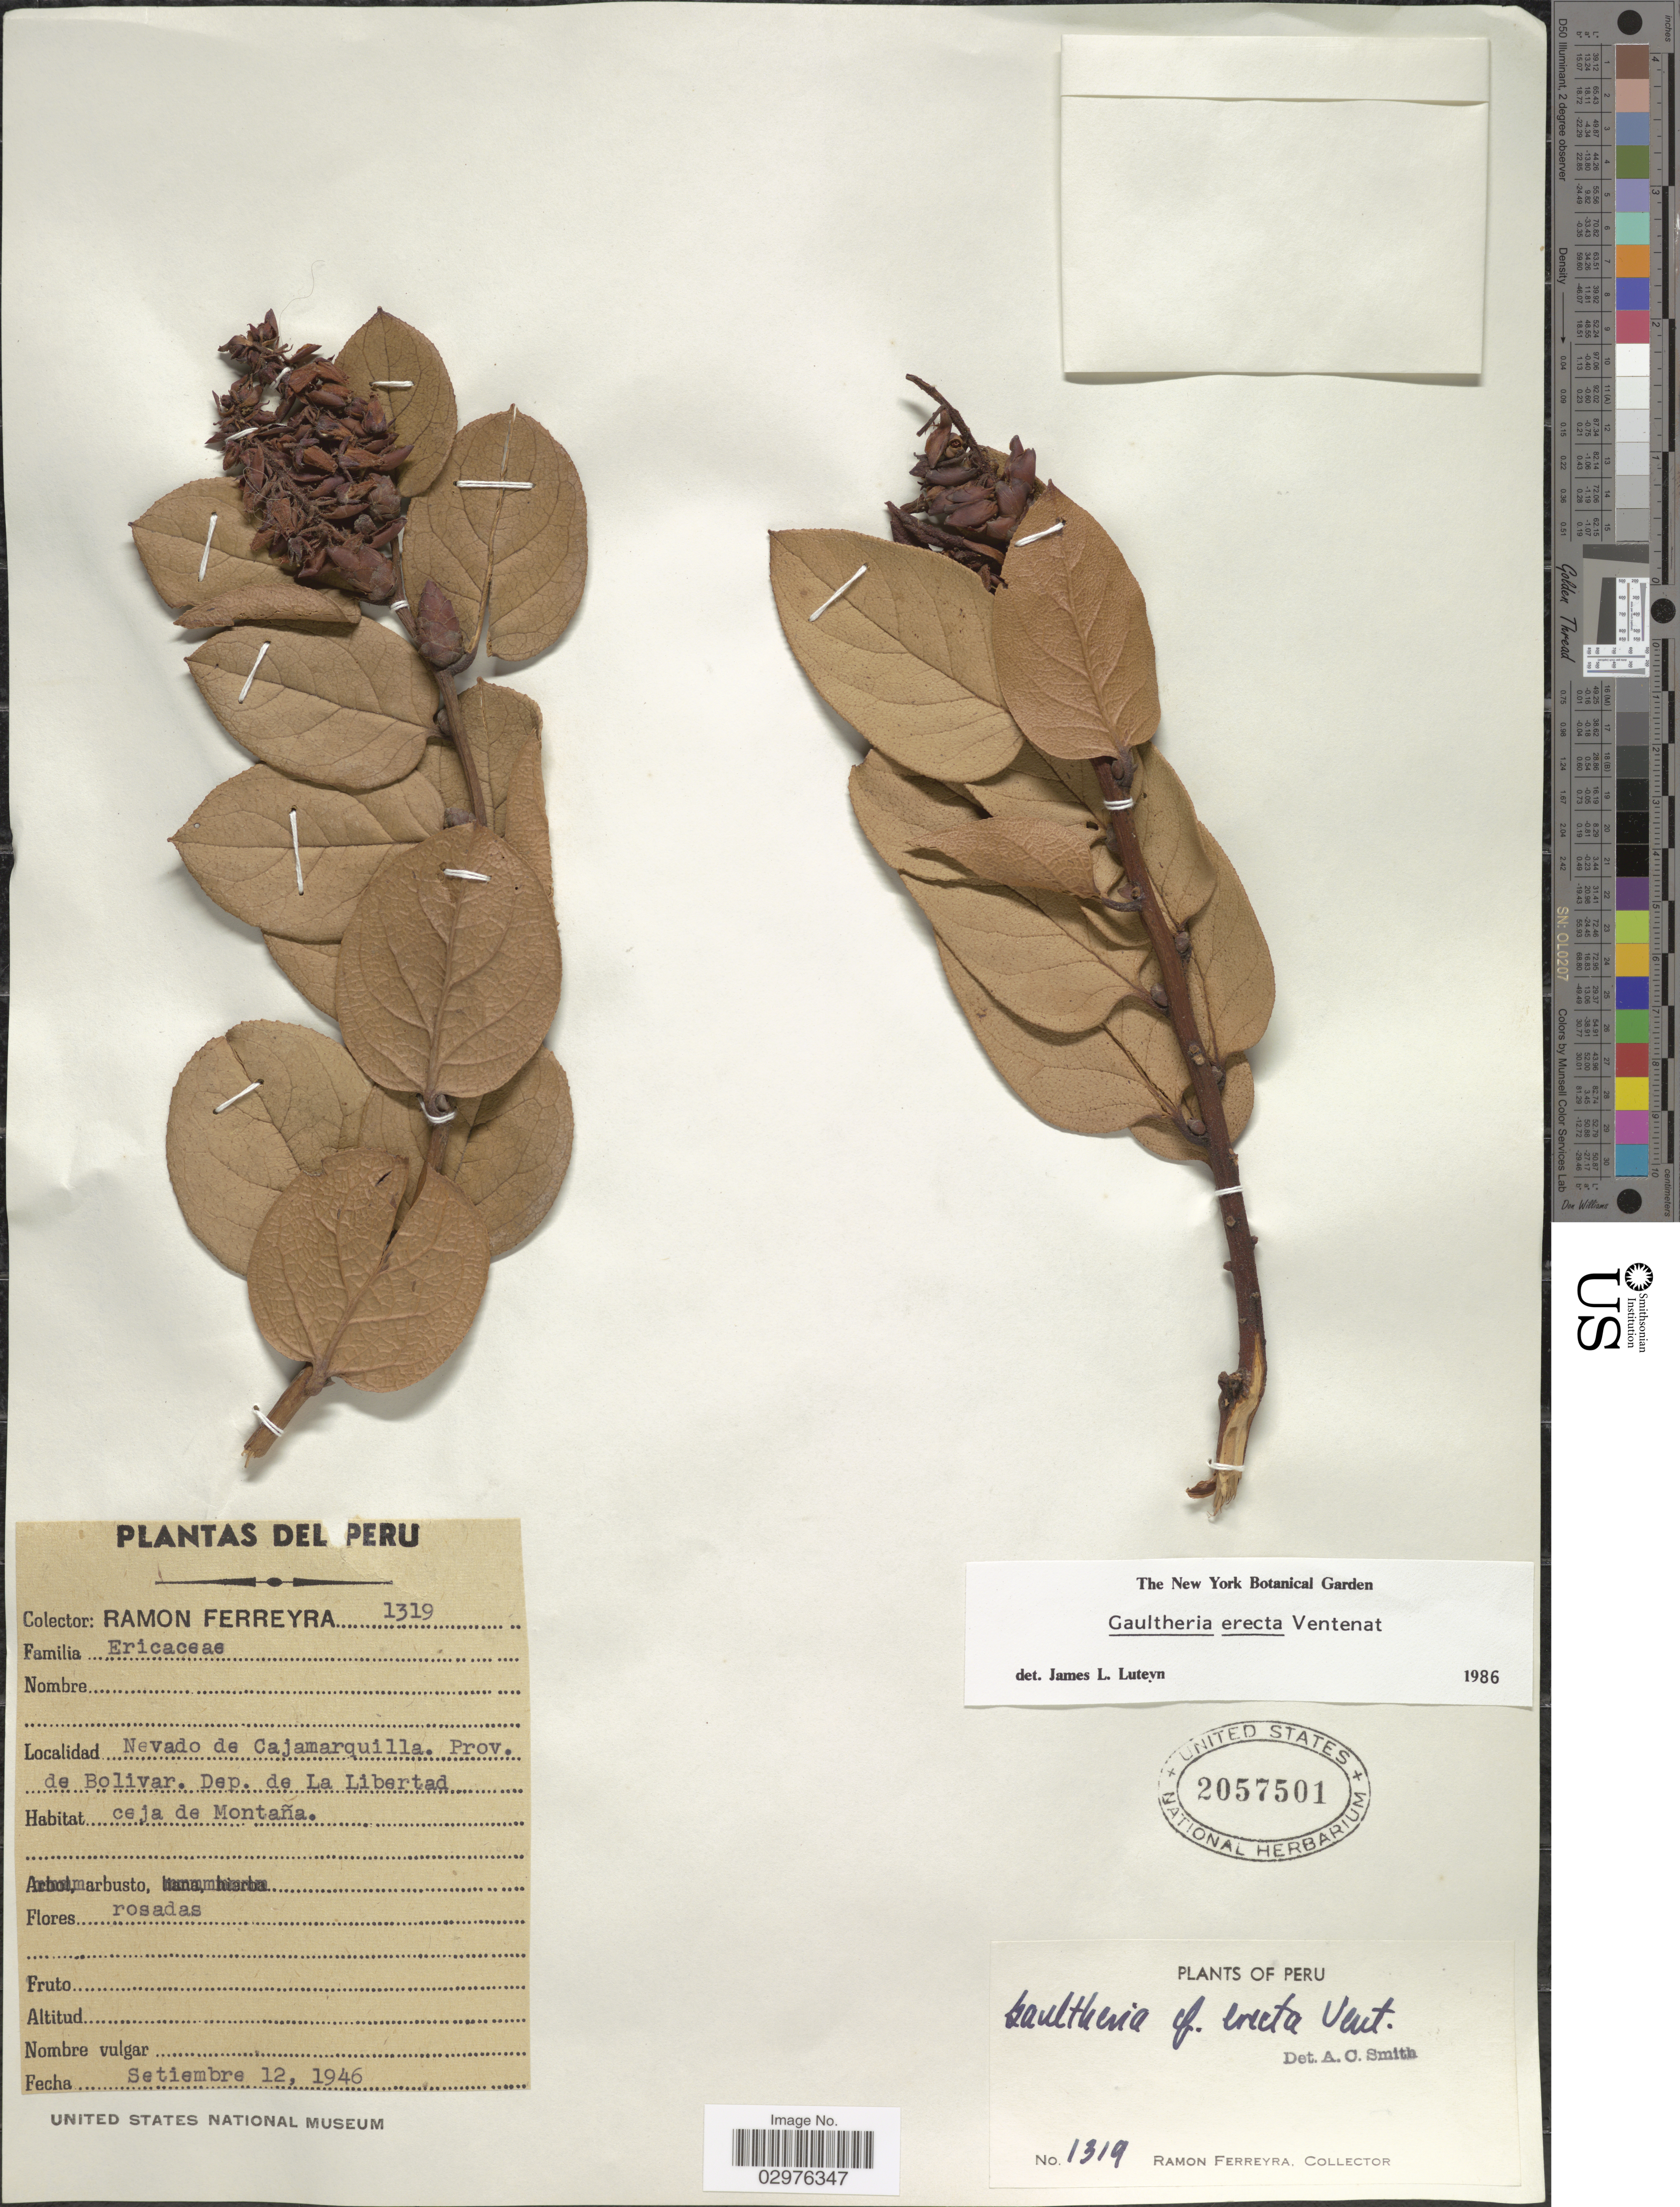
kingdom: Plantae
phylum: Tracheophyta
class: Magnoliopsida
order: Ericales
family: Ericaceae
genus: Gaultheria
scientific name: Gaultheria erecta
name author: Vent.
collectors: R. A. Ferreyra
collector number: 1319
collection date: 1946-09-12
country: Peru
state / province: La Libertad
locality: Nevado de Cajamarquilla. Prov. de Bolivar. Dep. de La Libertad ceja de Montaña.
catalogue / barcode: US 2057501